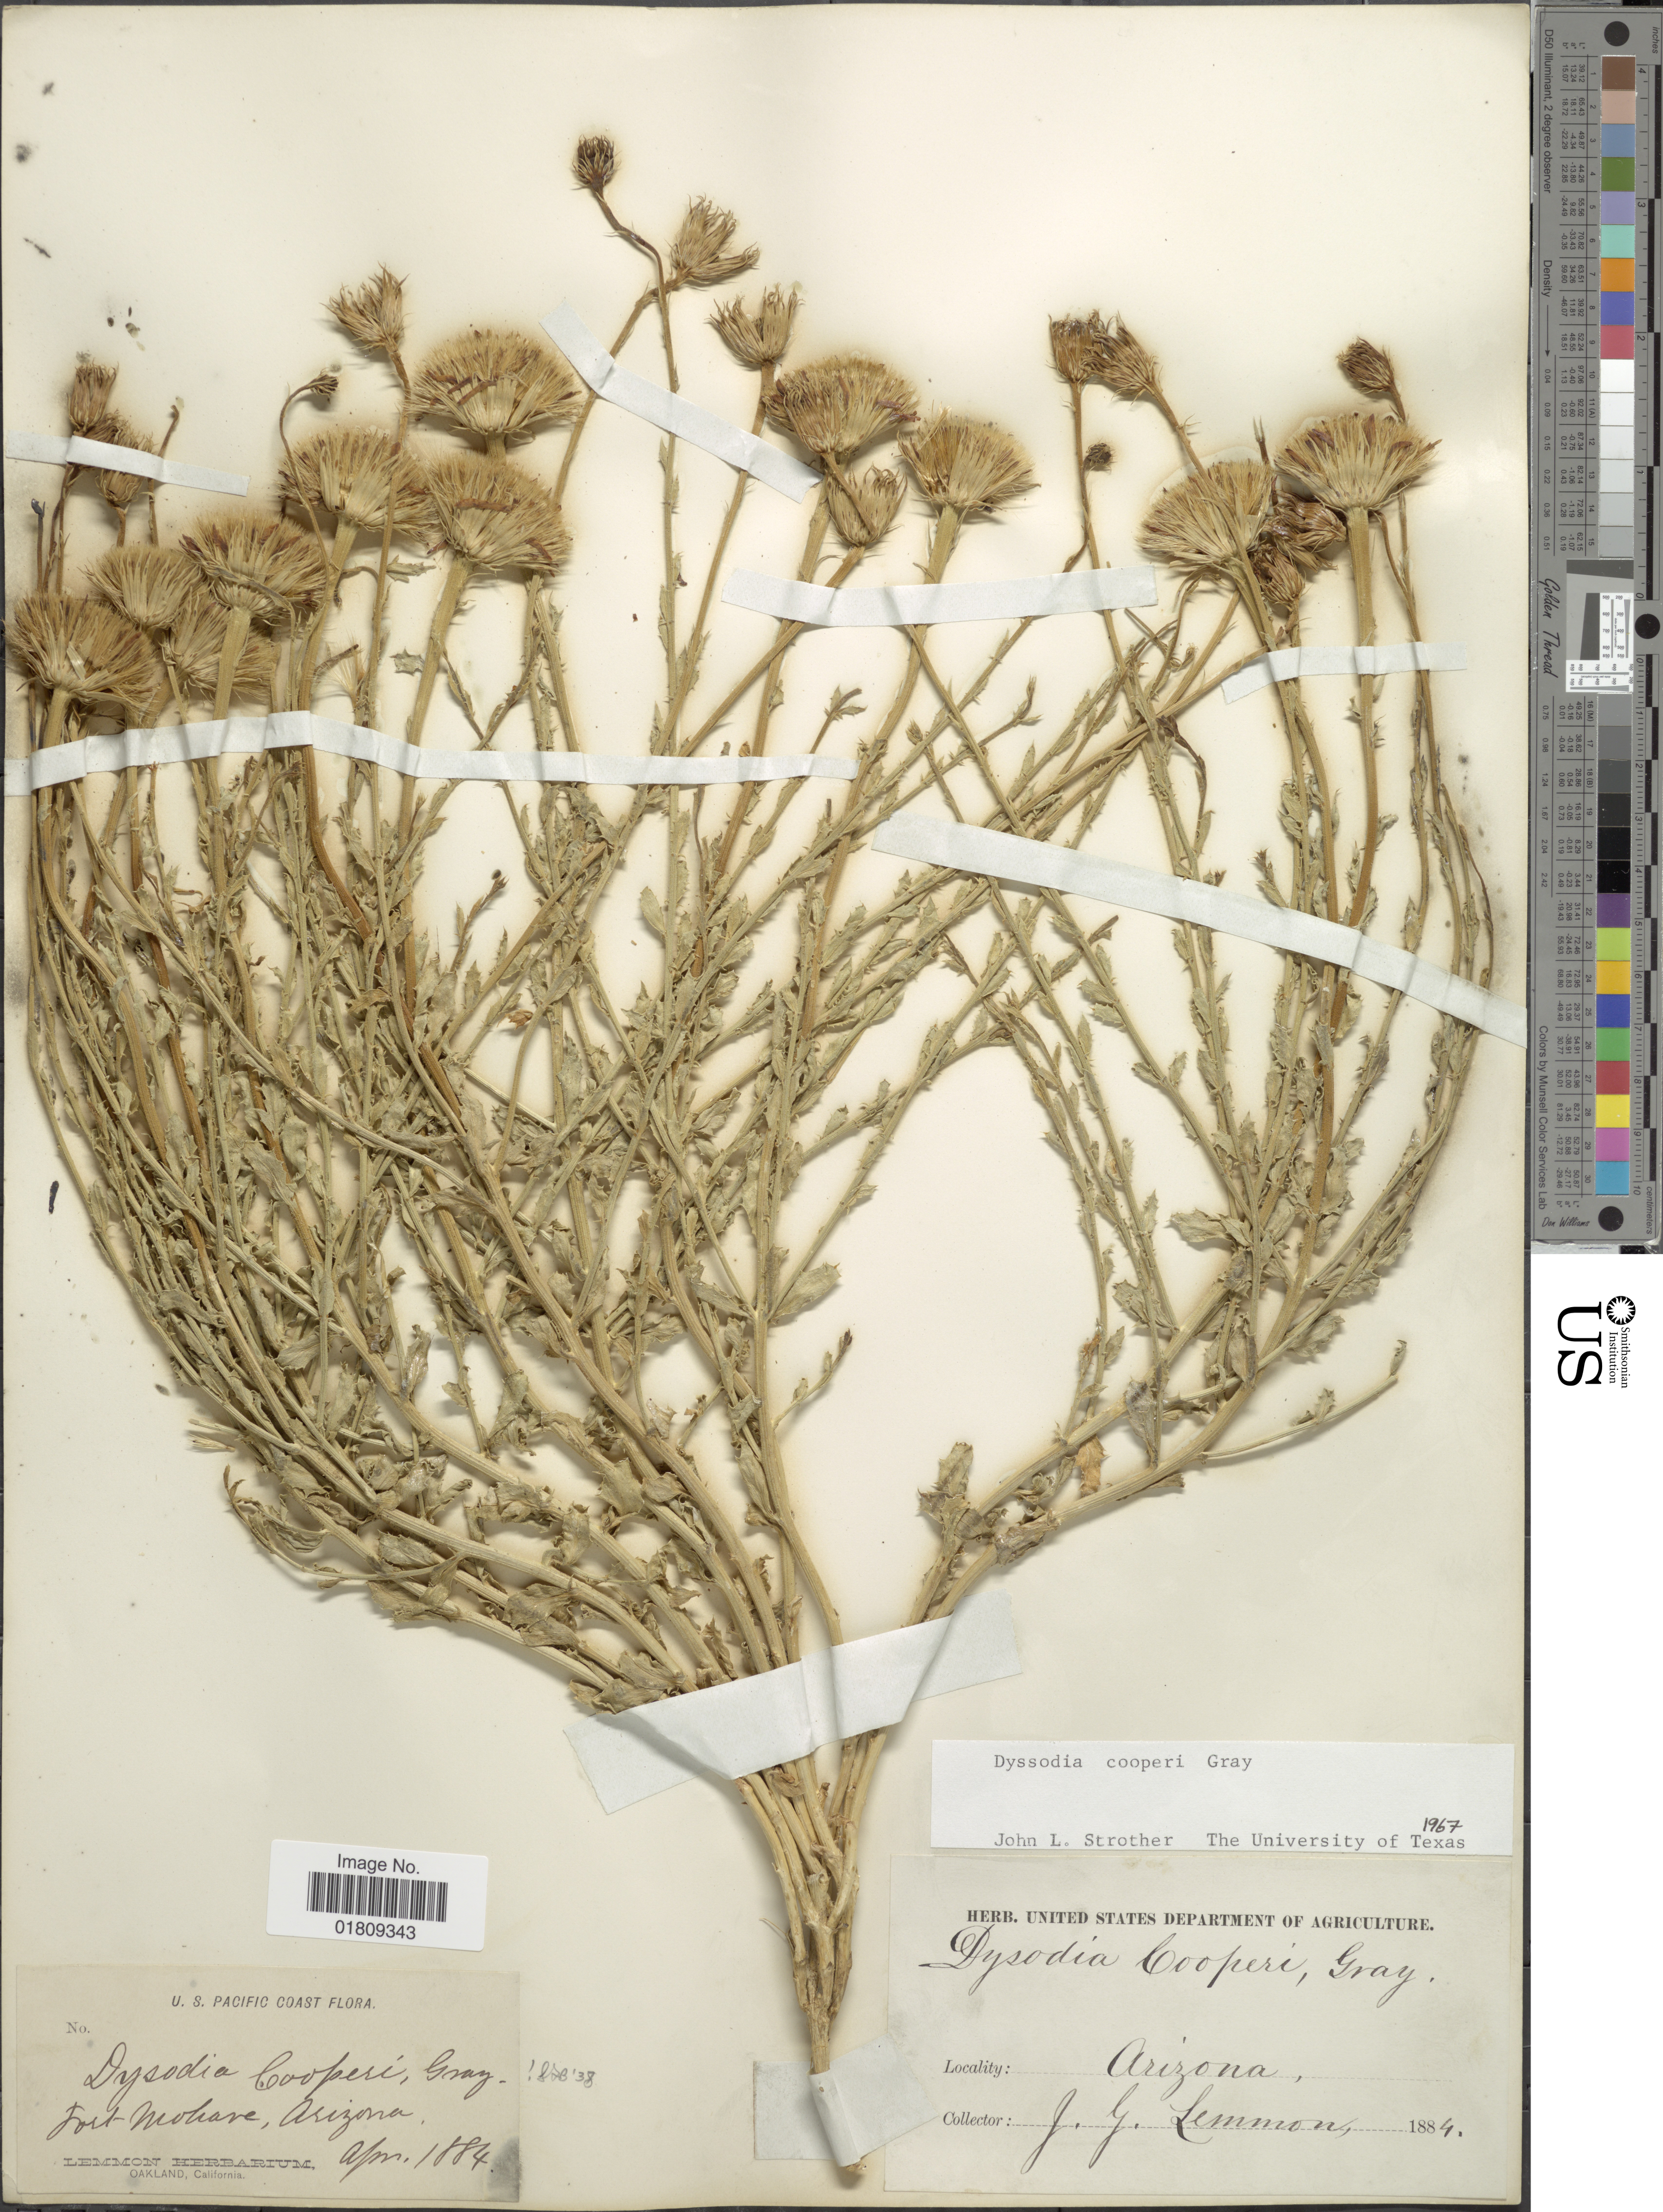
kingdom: Plantae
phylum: Tracheophyta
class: Magnoliopsida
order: Asterales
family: Asteraceae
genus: Dyssodia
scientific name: Dyssodia cooperi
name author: A. Gray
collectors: J. Lemmon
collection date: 1884-04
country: United States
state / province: Arizona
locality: U. S. Pacific Coast, Fort Mohave